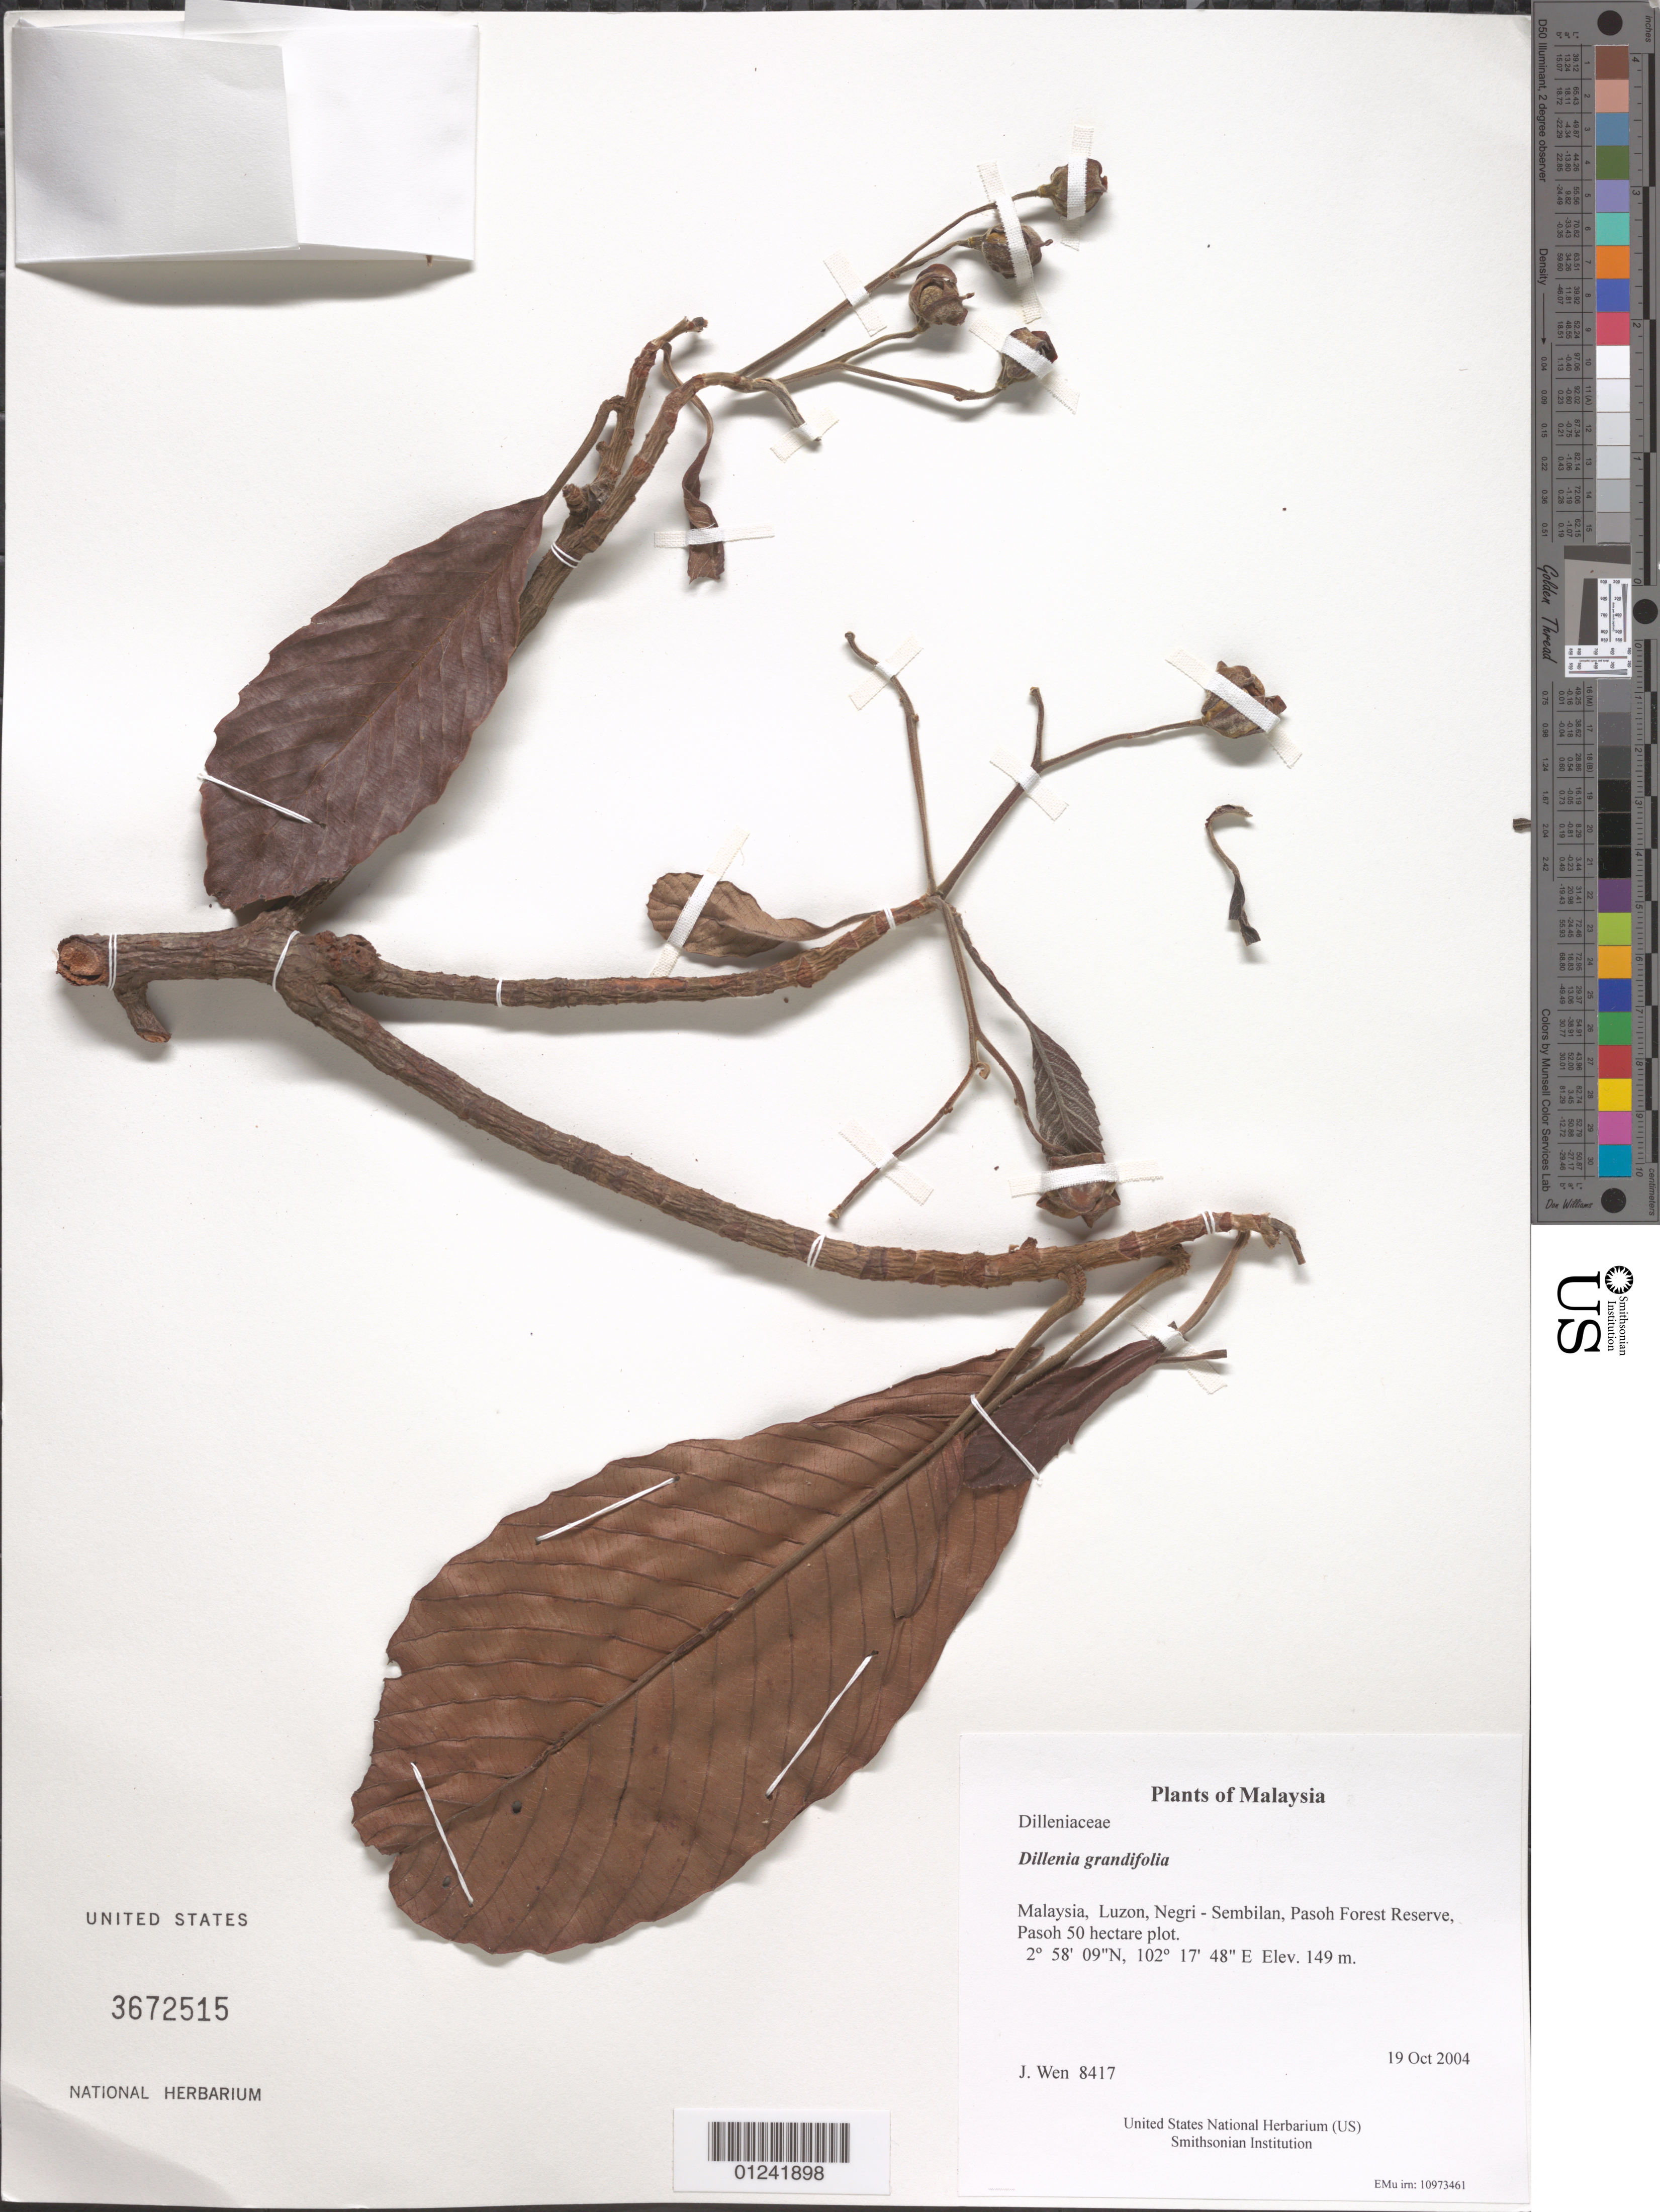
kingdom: Plantae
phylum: Tracheophyta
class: Magnoliopsida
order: Dilleniales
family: Dilleniaceae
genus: Dillenia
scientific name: Dillenia grandifolia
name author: Wall. ex Hook. f. & Thomson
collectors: J. Wen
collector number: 8417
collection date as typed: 19 Oct 2004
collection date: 2004-10-19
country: Malaysia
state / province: Negeri Sembilan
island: Luzon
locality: Pasoh Forest Reserve, Pasoh 50 hectare plot.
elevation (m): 149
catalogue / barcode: US 3672515